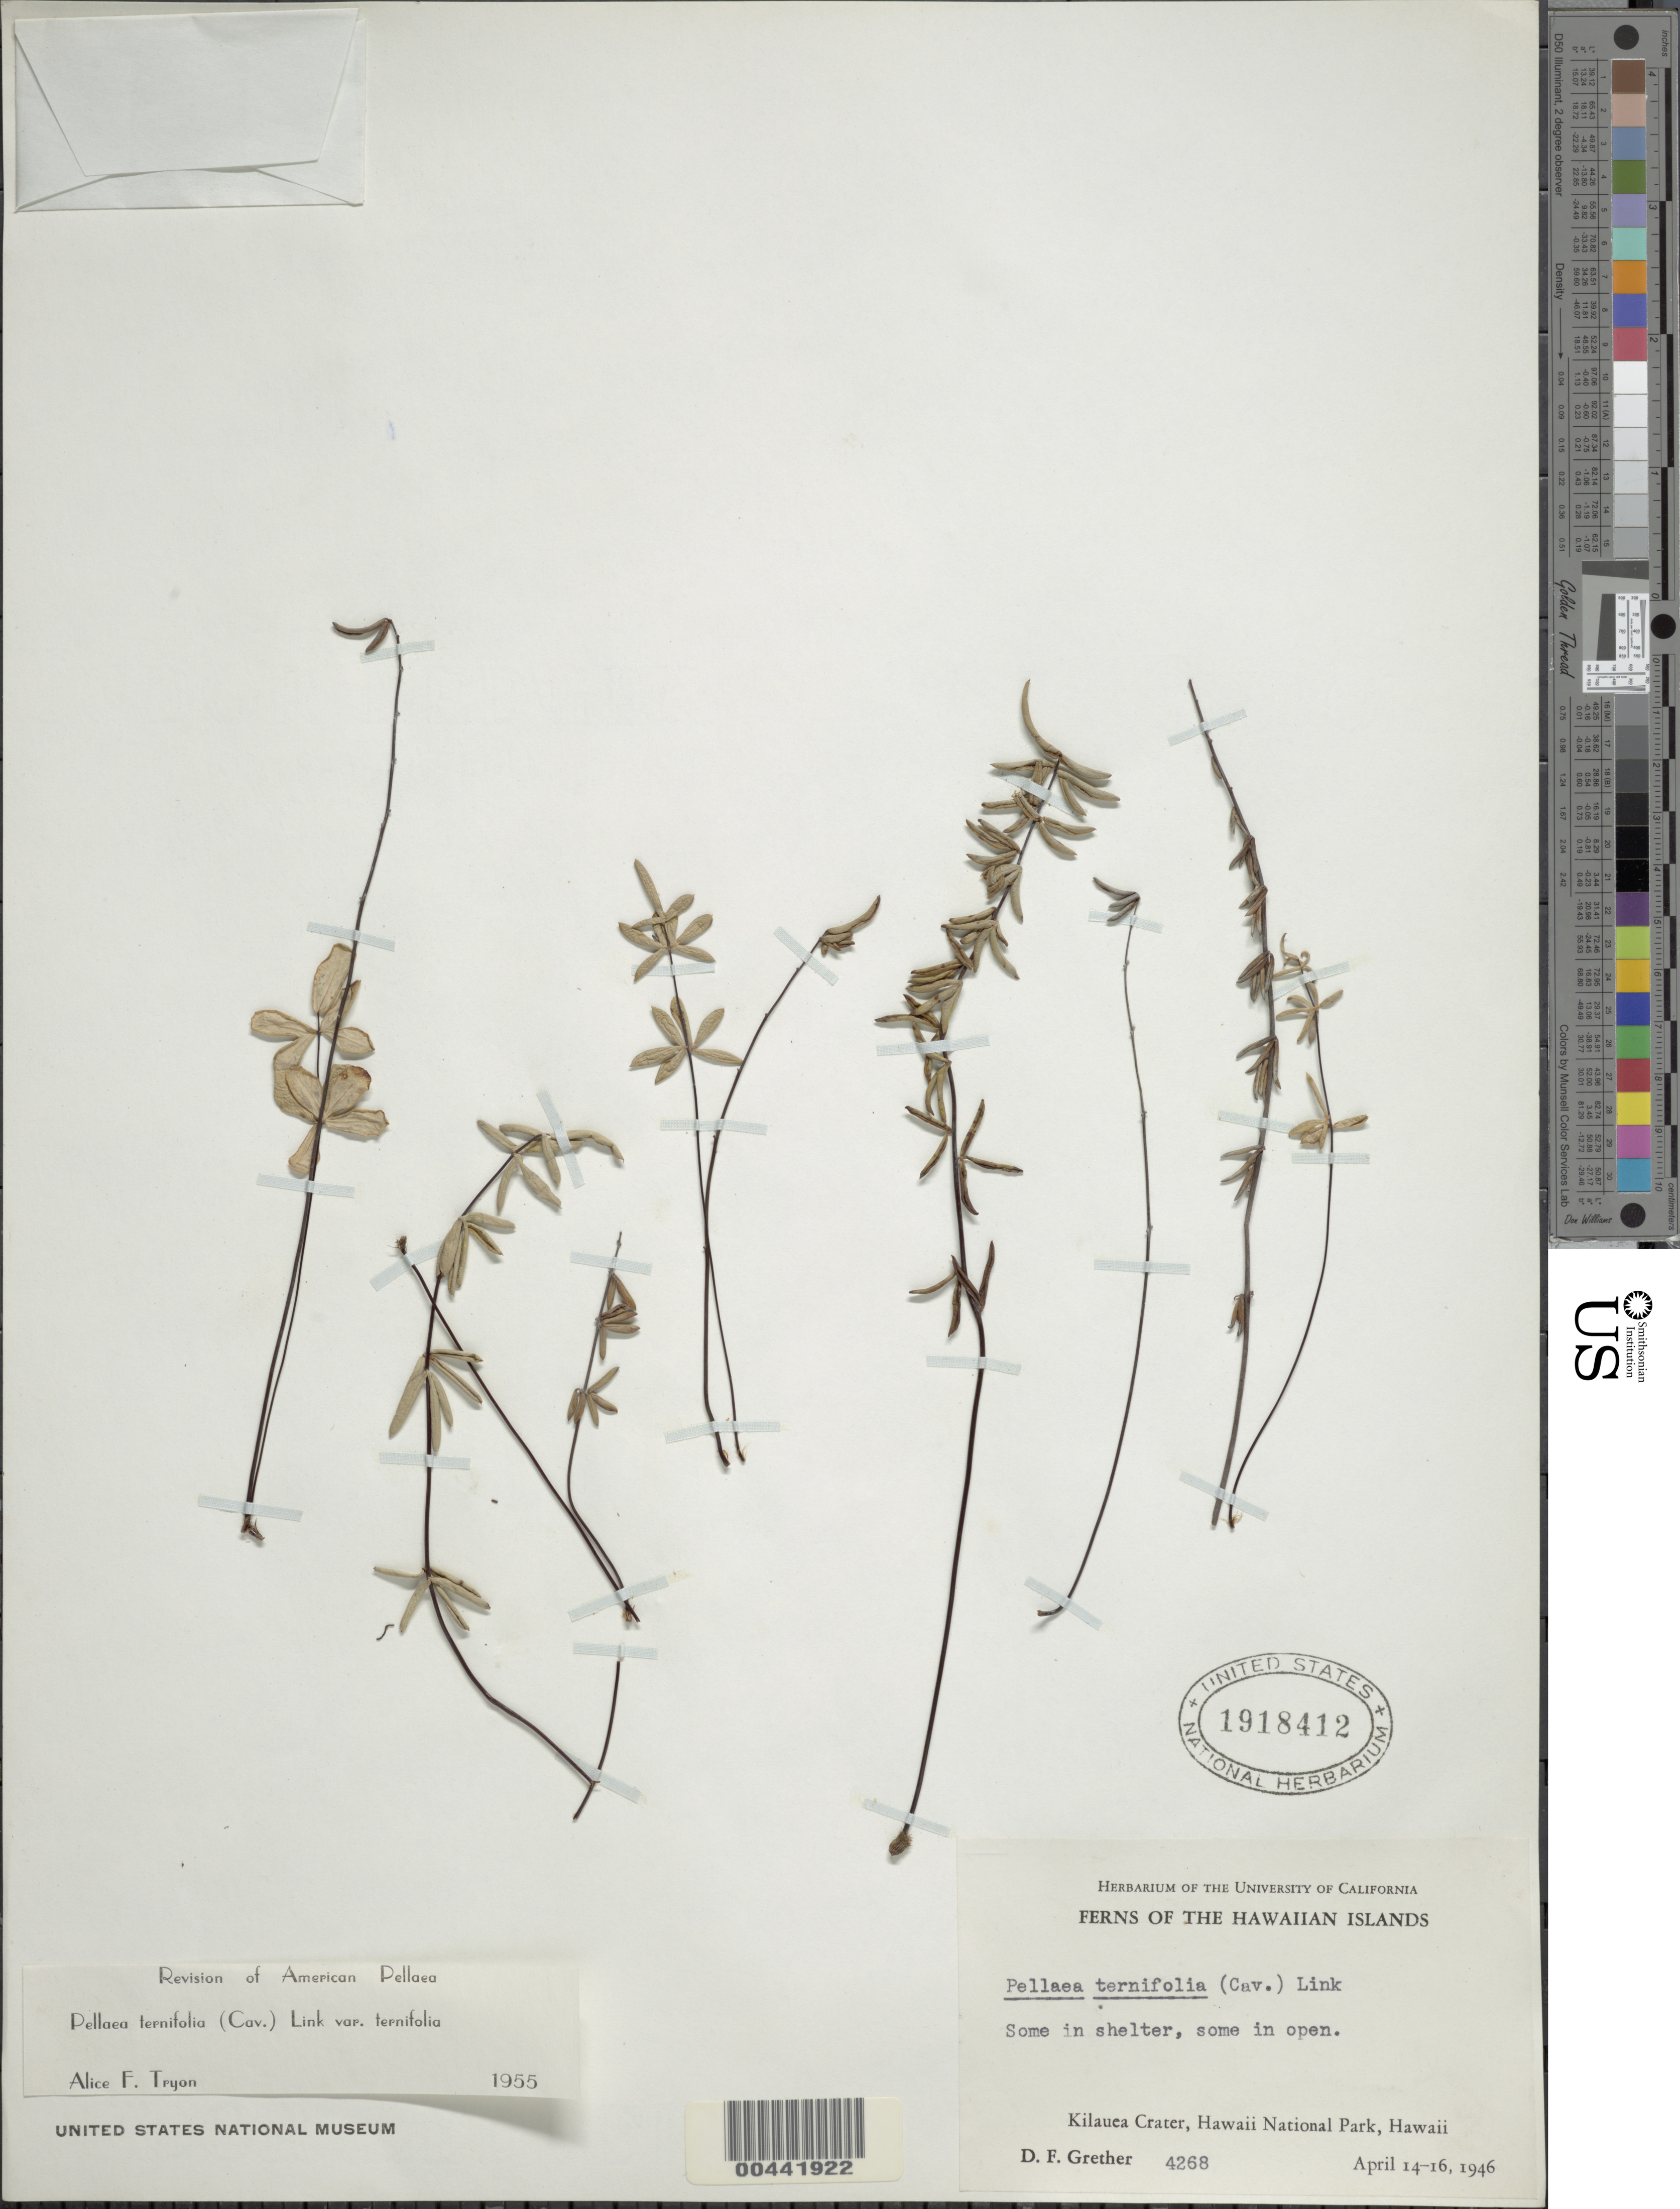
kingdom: Plantae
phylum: Tracheophyta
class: Polypodiopsida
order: Polypodiales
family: Pteridaceae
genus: Pellaea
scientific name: Pellaea ternifolia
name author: (Cav.) Link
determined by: Tryon, A. F.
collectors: D. F. Grether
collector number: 4268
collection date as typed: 14 Apr 1946 to 16 Apr 1946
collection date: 1946-04-14/1946-04-16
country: United States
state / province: Hawaii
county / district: Hawaii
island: Hawaii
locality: Kilauea Crater, Hawaii National Park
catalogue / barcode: US 1918412